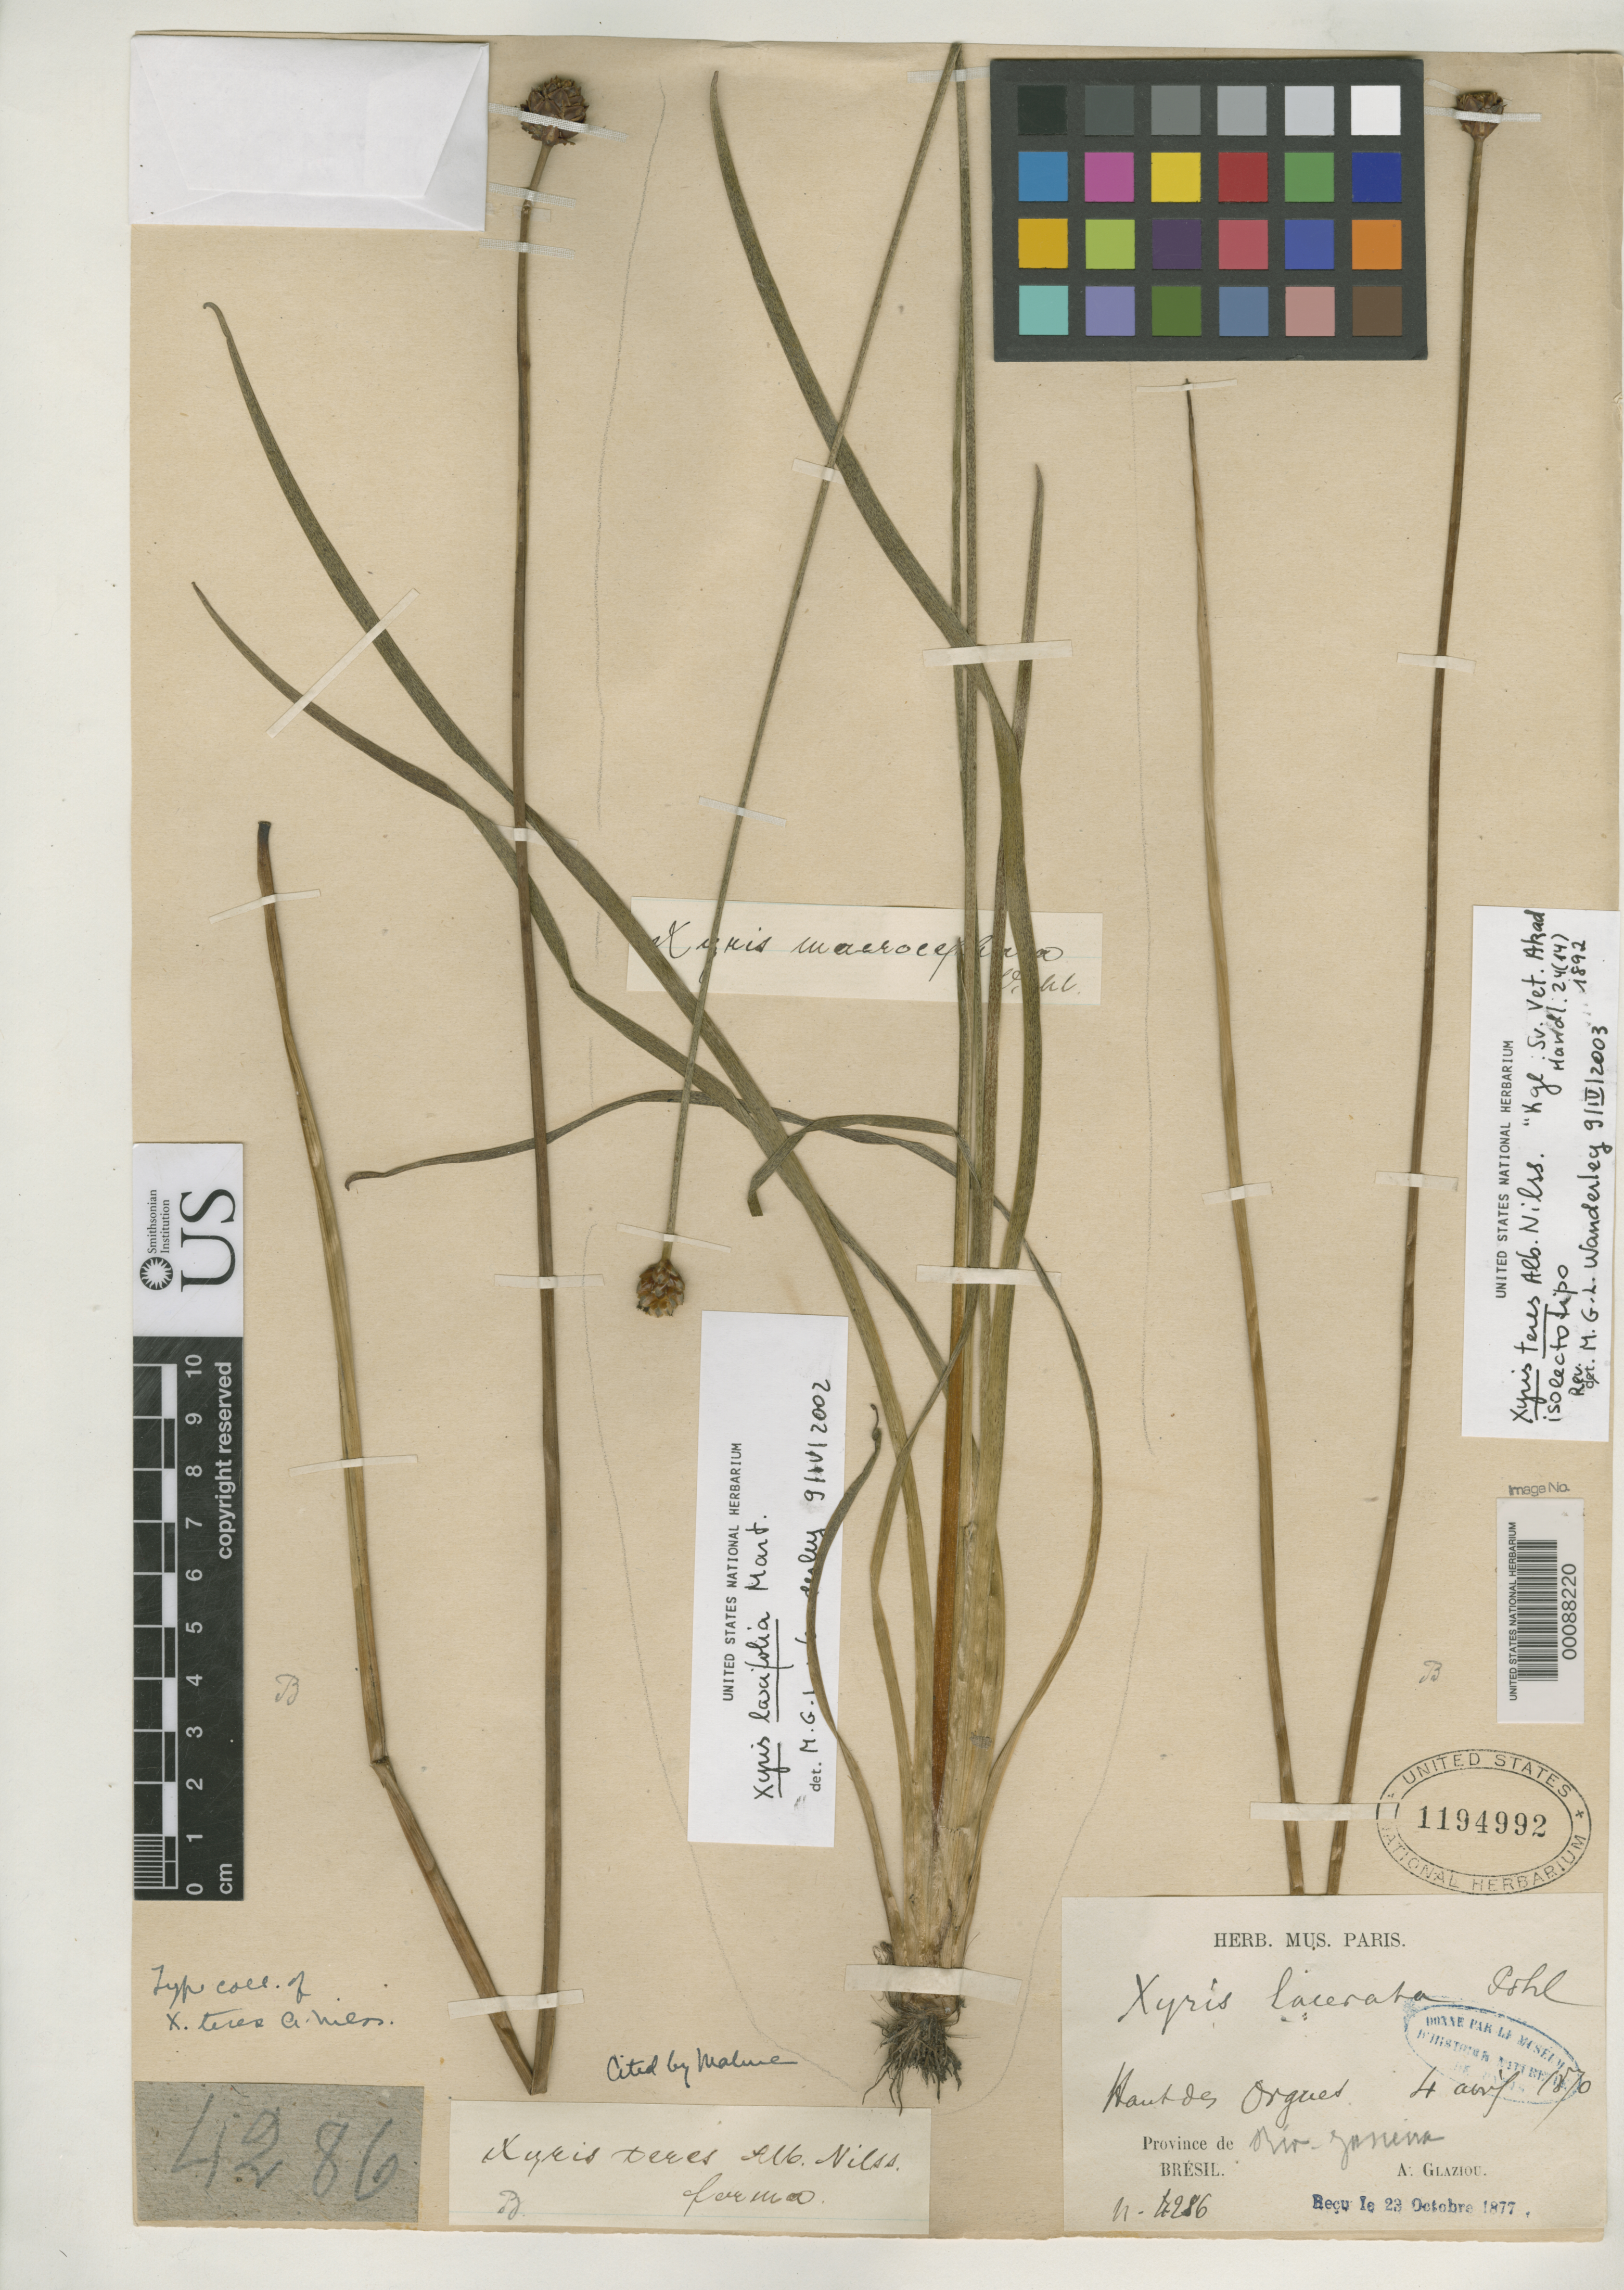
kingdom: Plantae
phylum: Tracheophyta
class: Liliopsida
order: Poales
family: Xyridaceae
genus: Xyris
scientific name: Xyris teres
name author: L.A. Nilsson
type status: Syntype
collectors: A. F. M. Glaziou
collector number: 4286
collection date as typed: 04 Apr 1870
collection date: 1870-04-04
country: Brazil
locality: Orgues.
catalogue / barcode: US 1194992